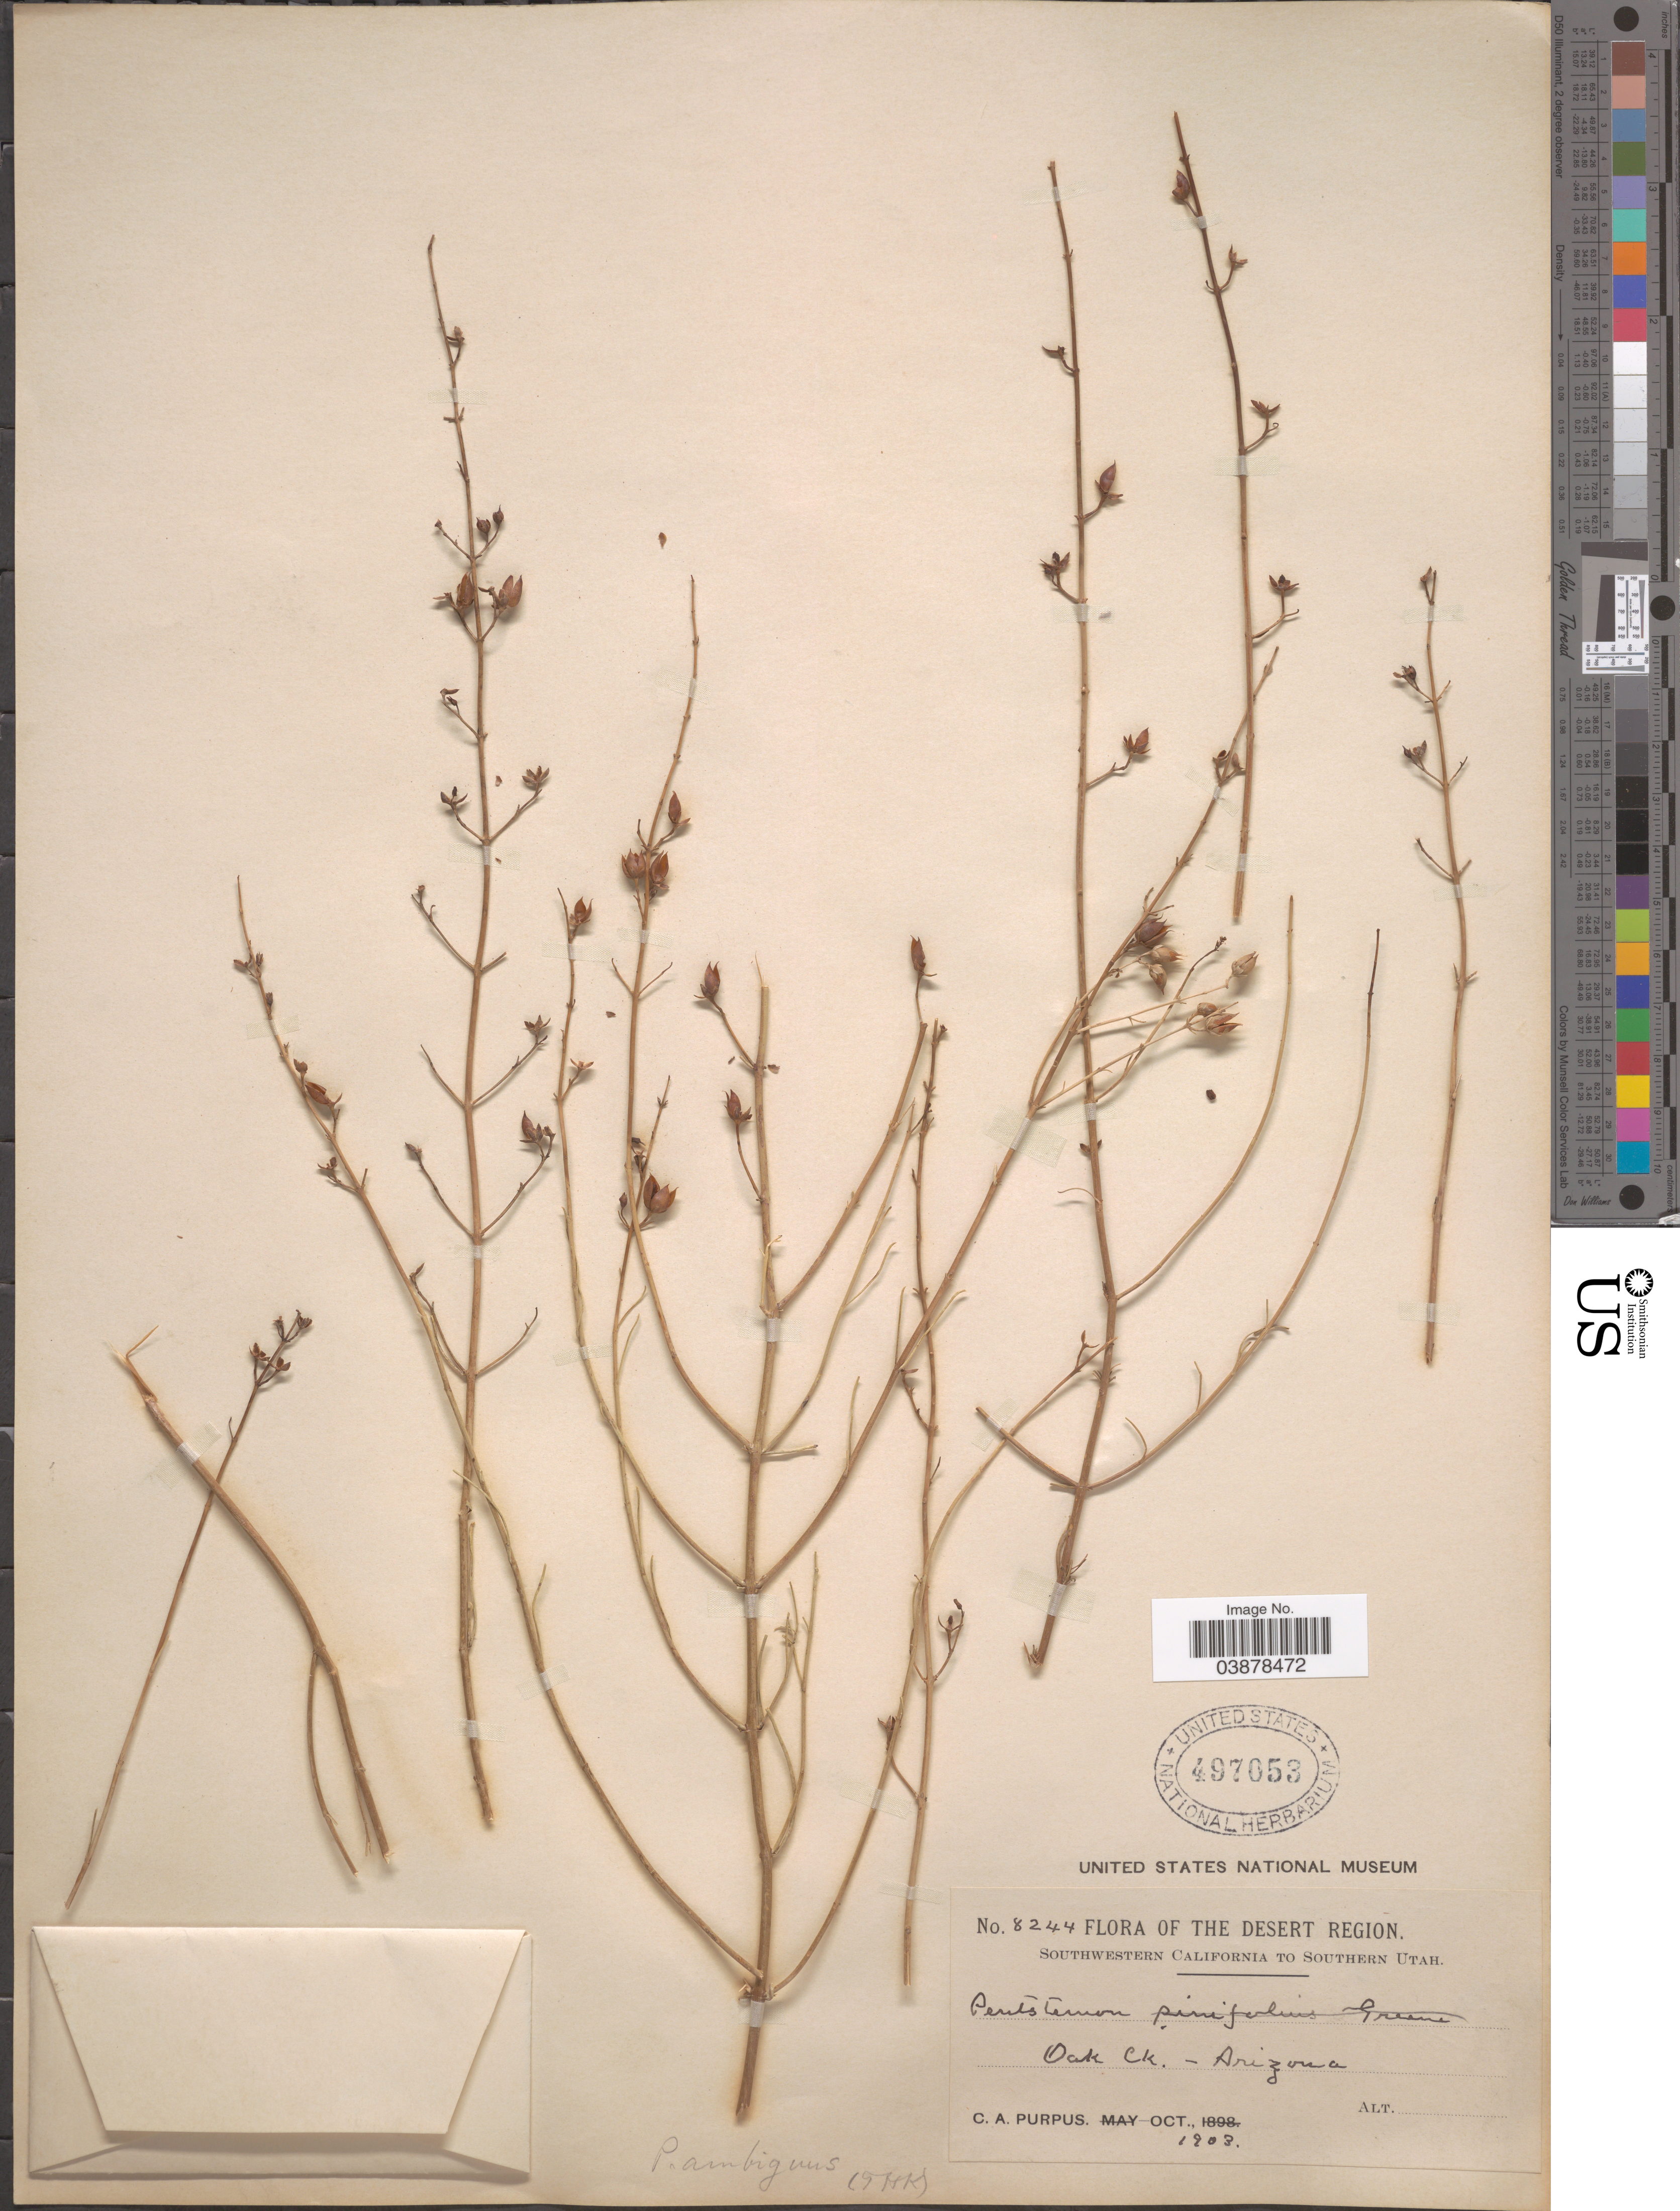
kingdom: Plantae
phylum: Tracheophyta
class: Magnoliopsida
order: Lamiales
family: Plantaginaceae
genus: Penstemon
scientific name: Penstemon thurberi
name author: Torr.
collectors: C. A. Purpus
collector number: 8244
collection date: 1903-10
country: United States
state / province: Arizona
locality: The Desert Region. Oak Ck.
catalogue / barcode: US 497053